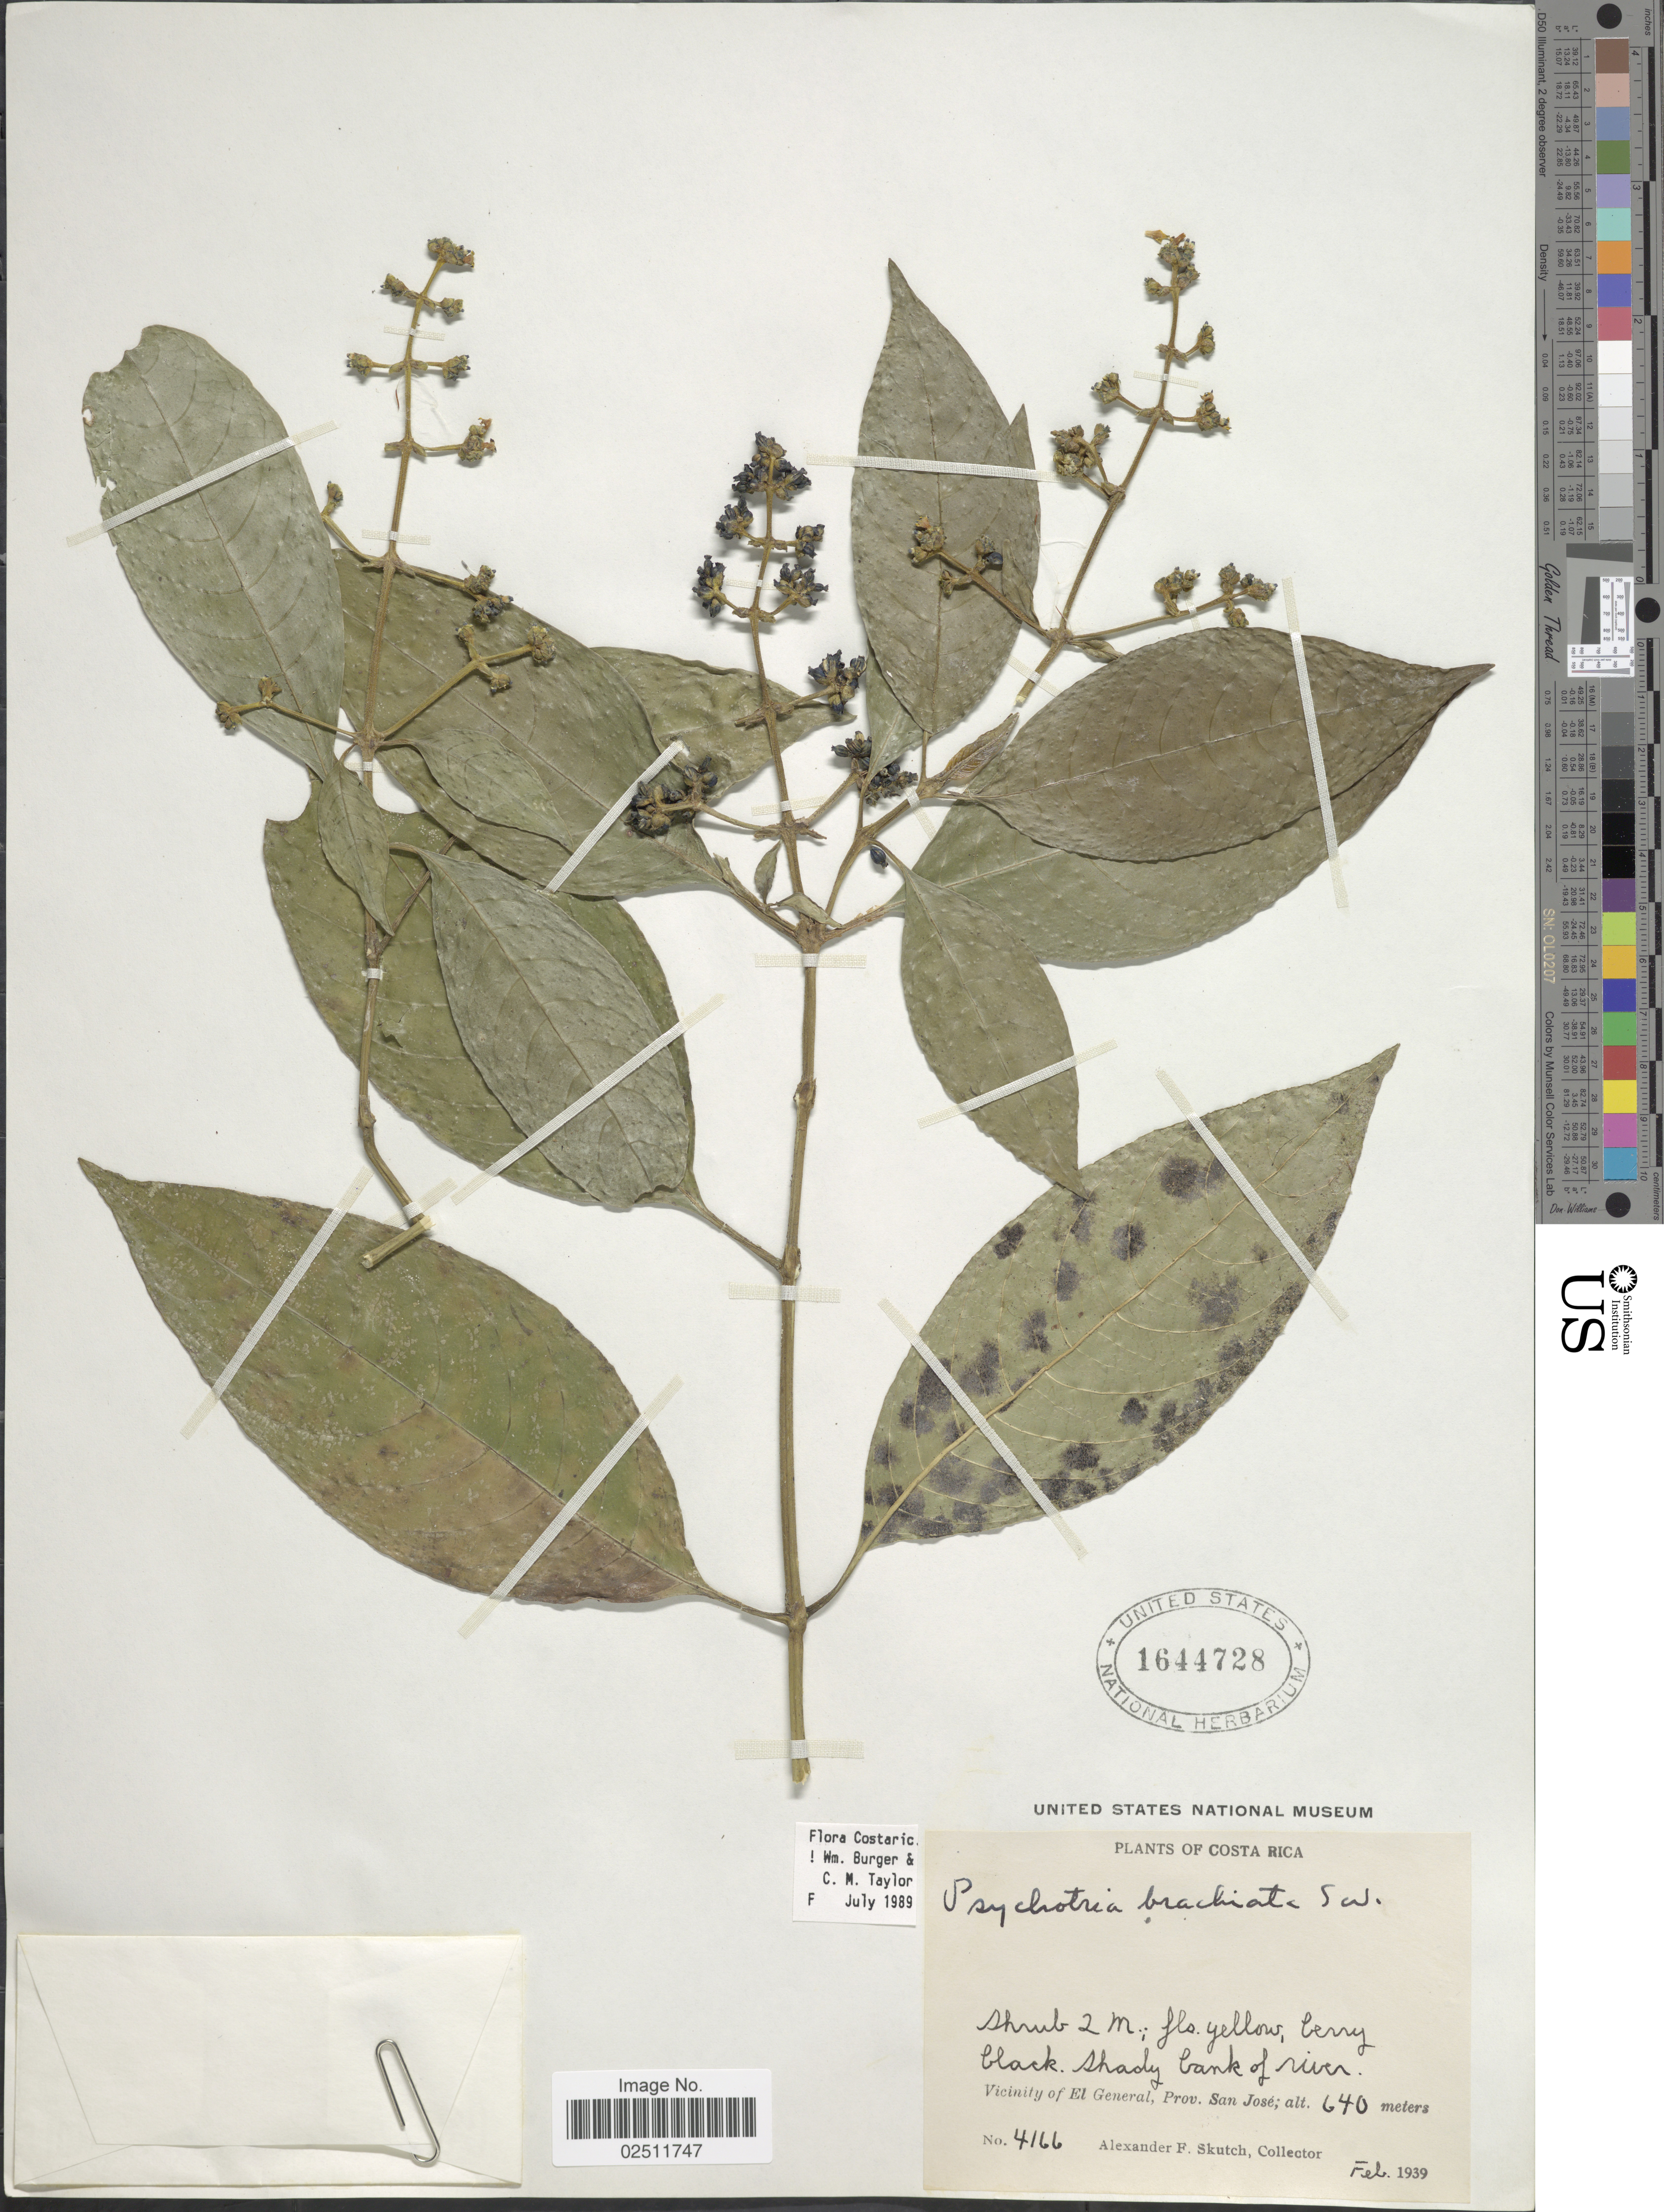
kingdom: Plantae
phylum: Tracheophyta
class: Magnoliopsida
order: Gentianales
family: Rubiaceae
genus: Psychotria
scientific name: Psychotria brachiata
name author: Sw.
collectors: A. F. Skutch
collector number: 4166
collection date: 1939-02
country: Costa Rica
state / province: San José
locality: Shady bank of river. Vicinity of El General.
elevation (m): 640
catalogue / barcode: US 1644728